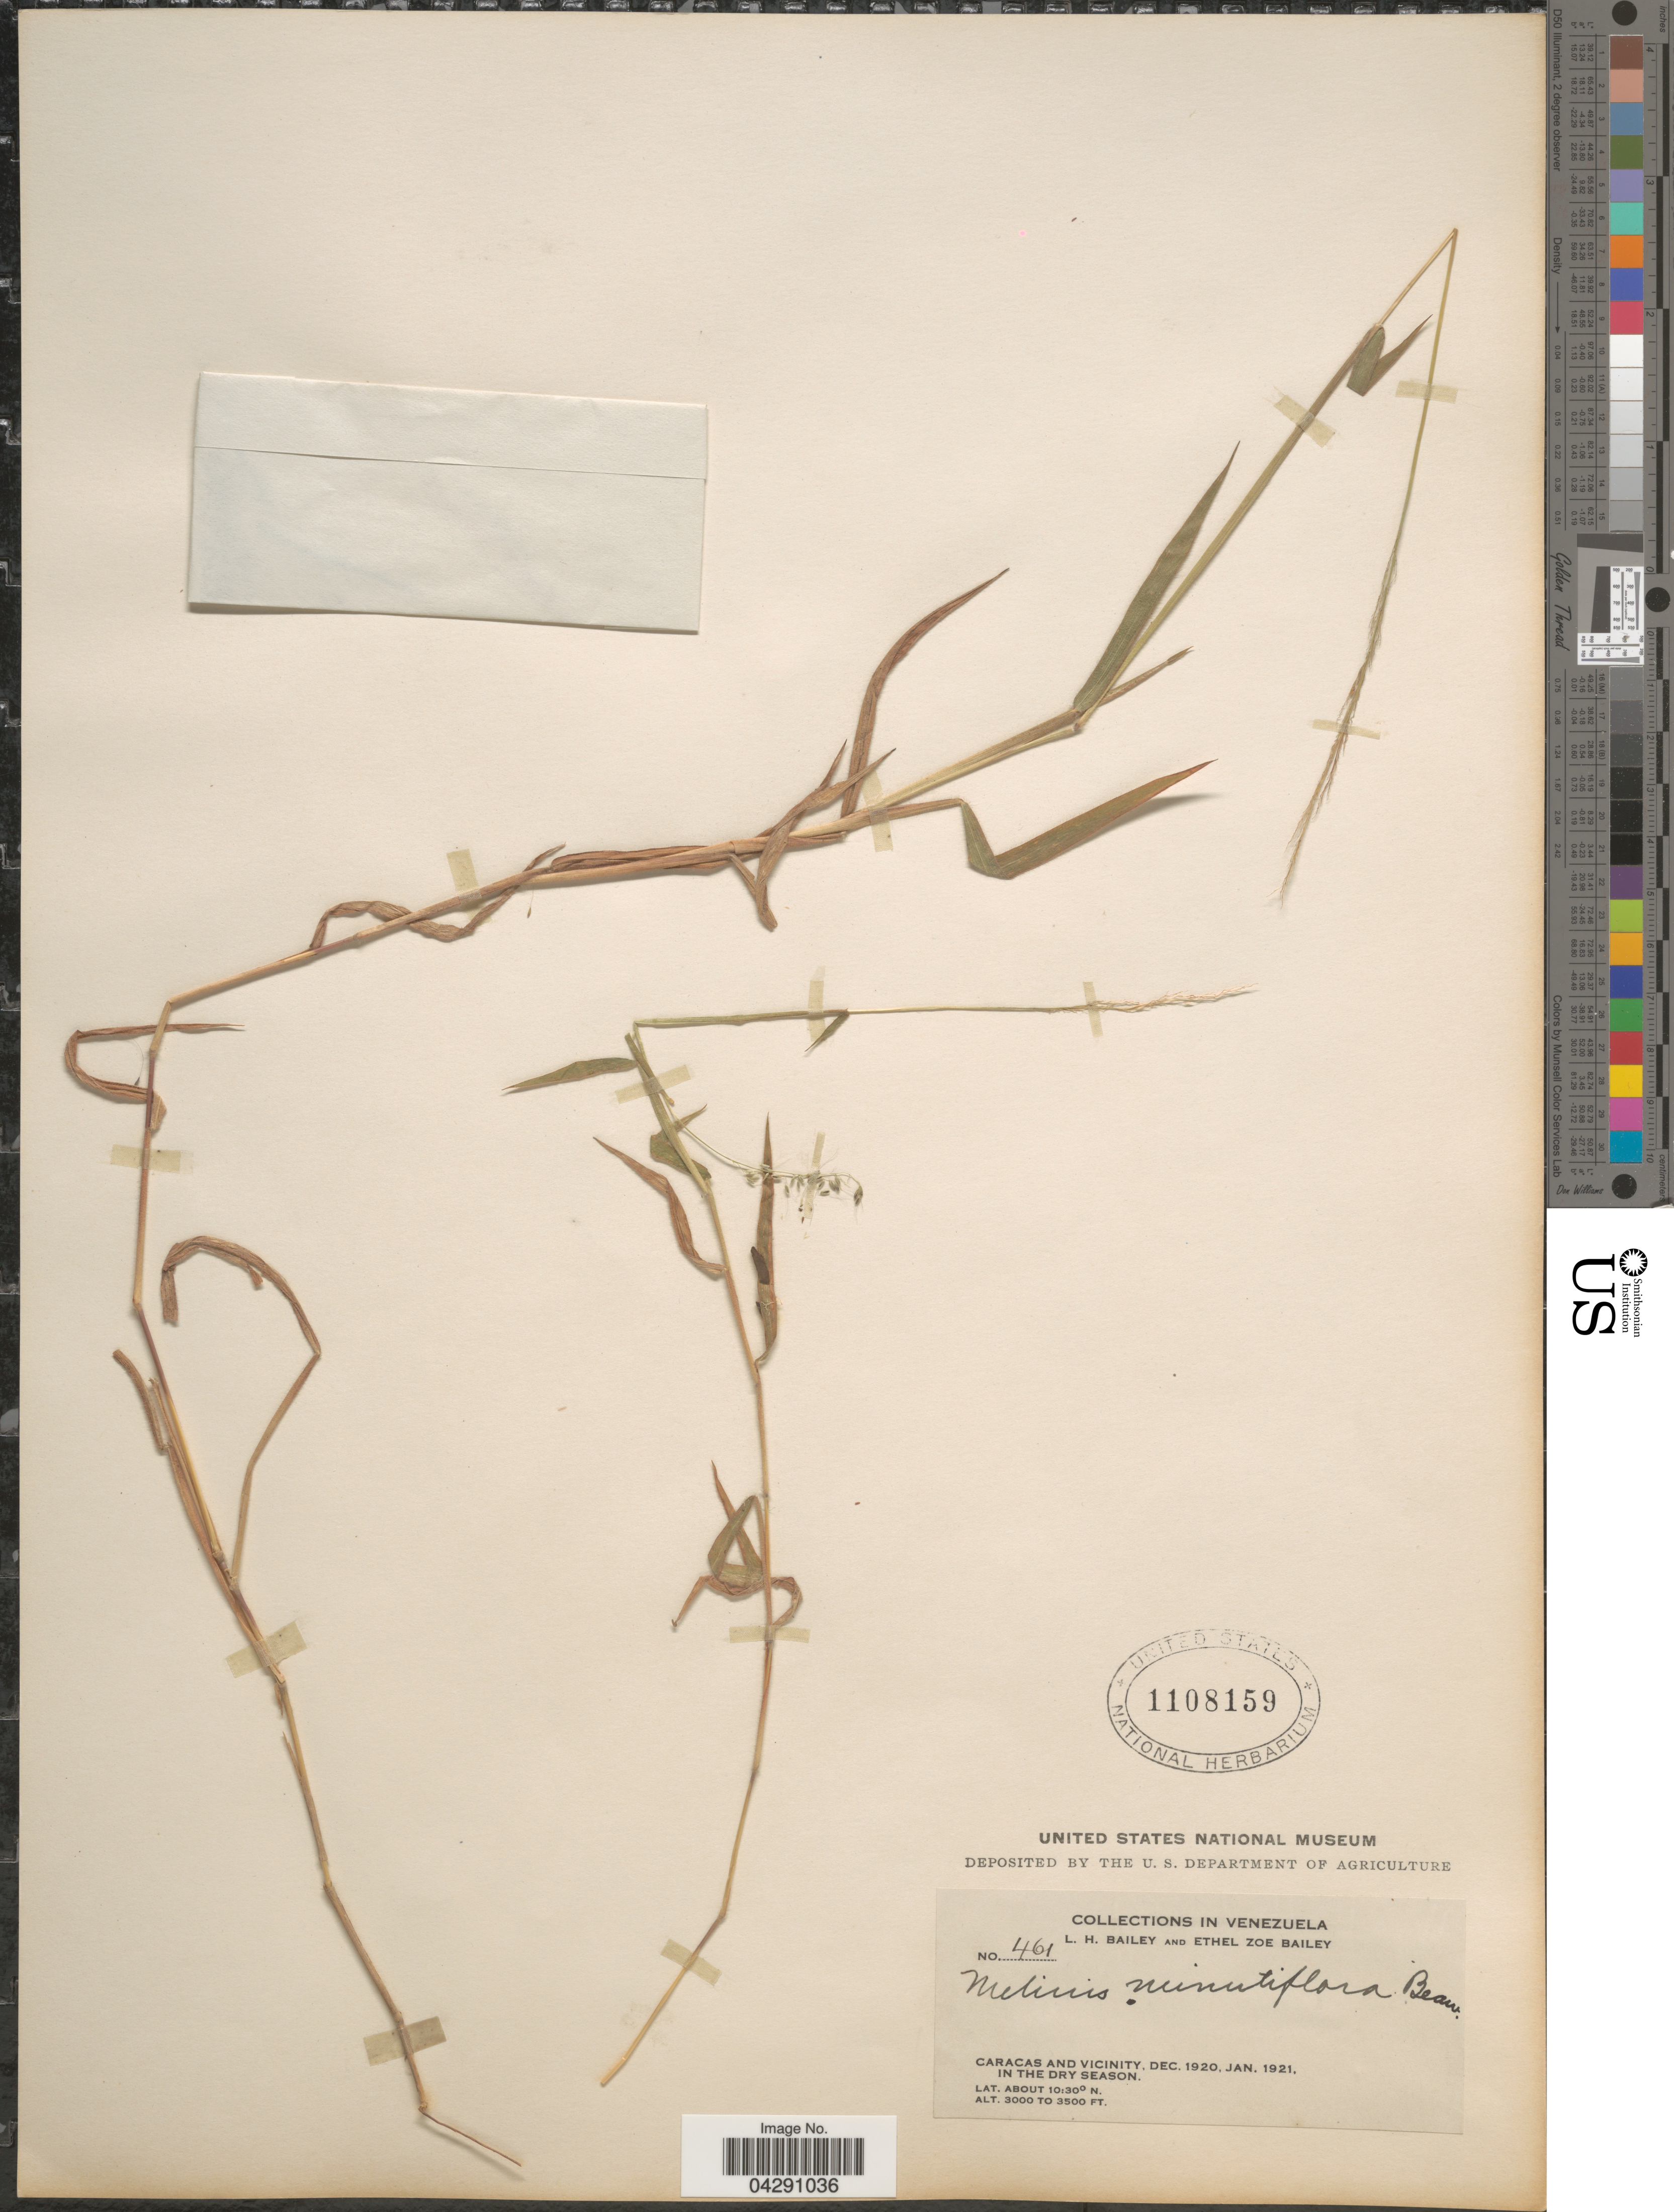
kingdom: Plantae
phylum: Tracheophyta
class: Liliopsida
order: Poales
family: Poaceae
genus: Melinis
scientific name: Melinis minutiflora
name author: P. Beauv.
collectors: L. H. Bailey & E. Z. Bailey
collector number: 461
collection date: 1920-12/1921-01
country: Venezuela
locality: Caracas and Vicinity.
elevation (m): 914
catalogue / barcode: US 1108159